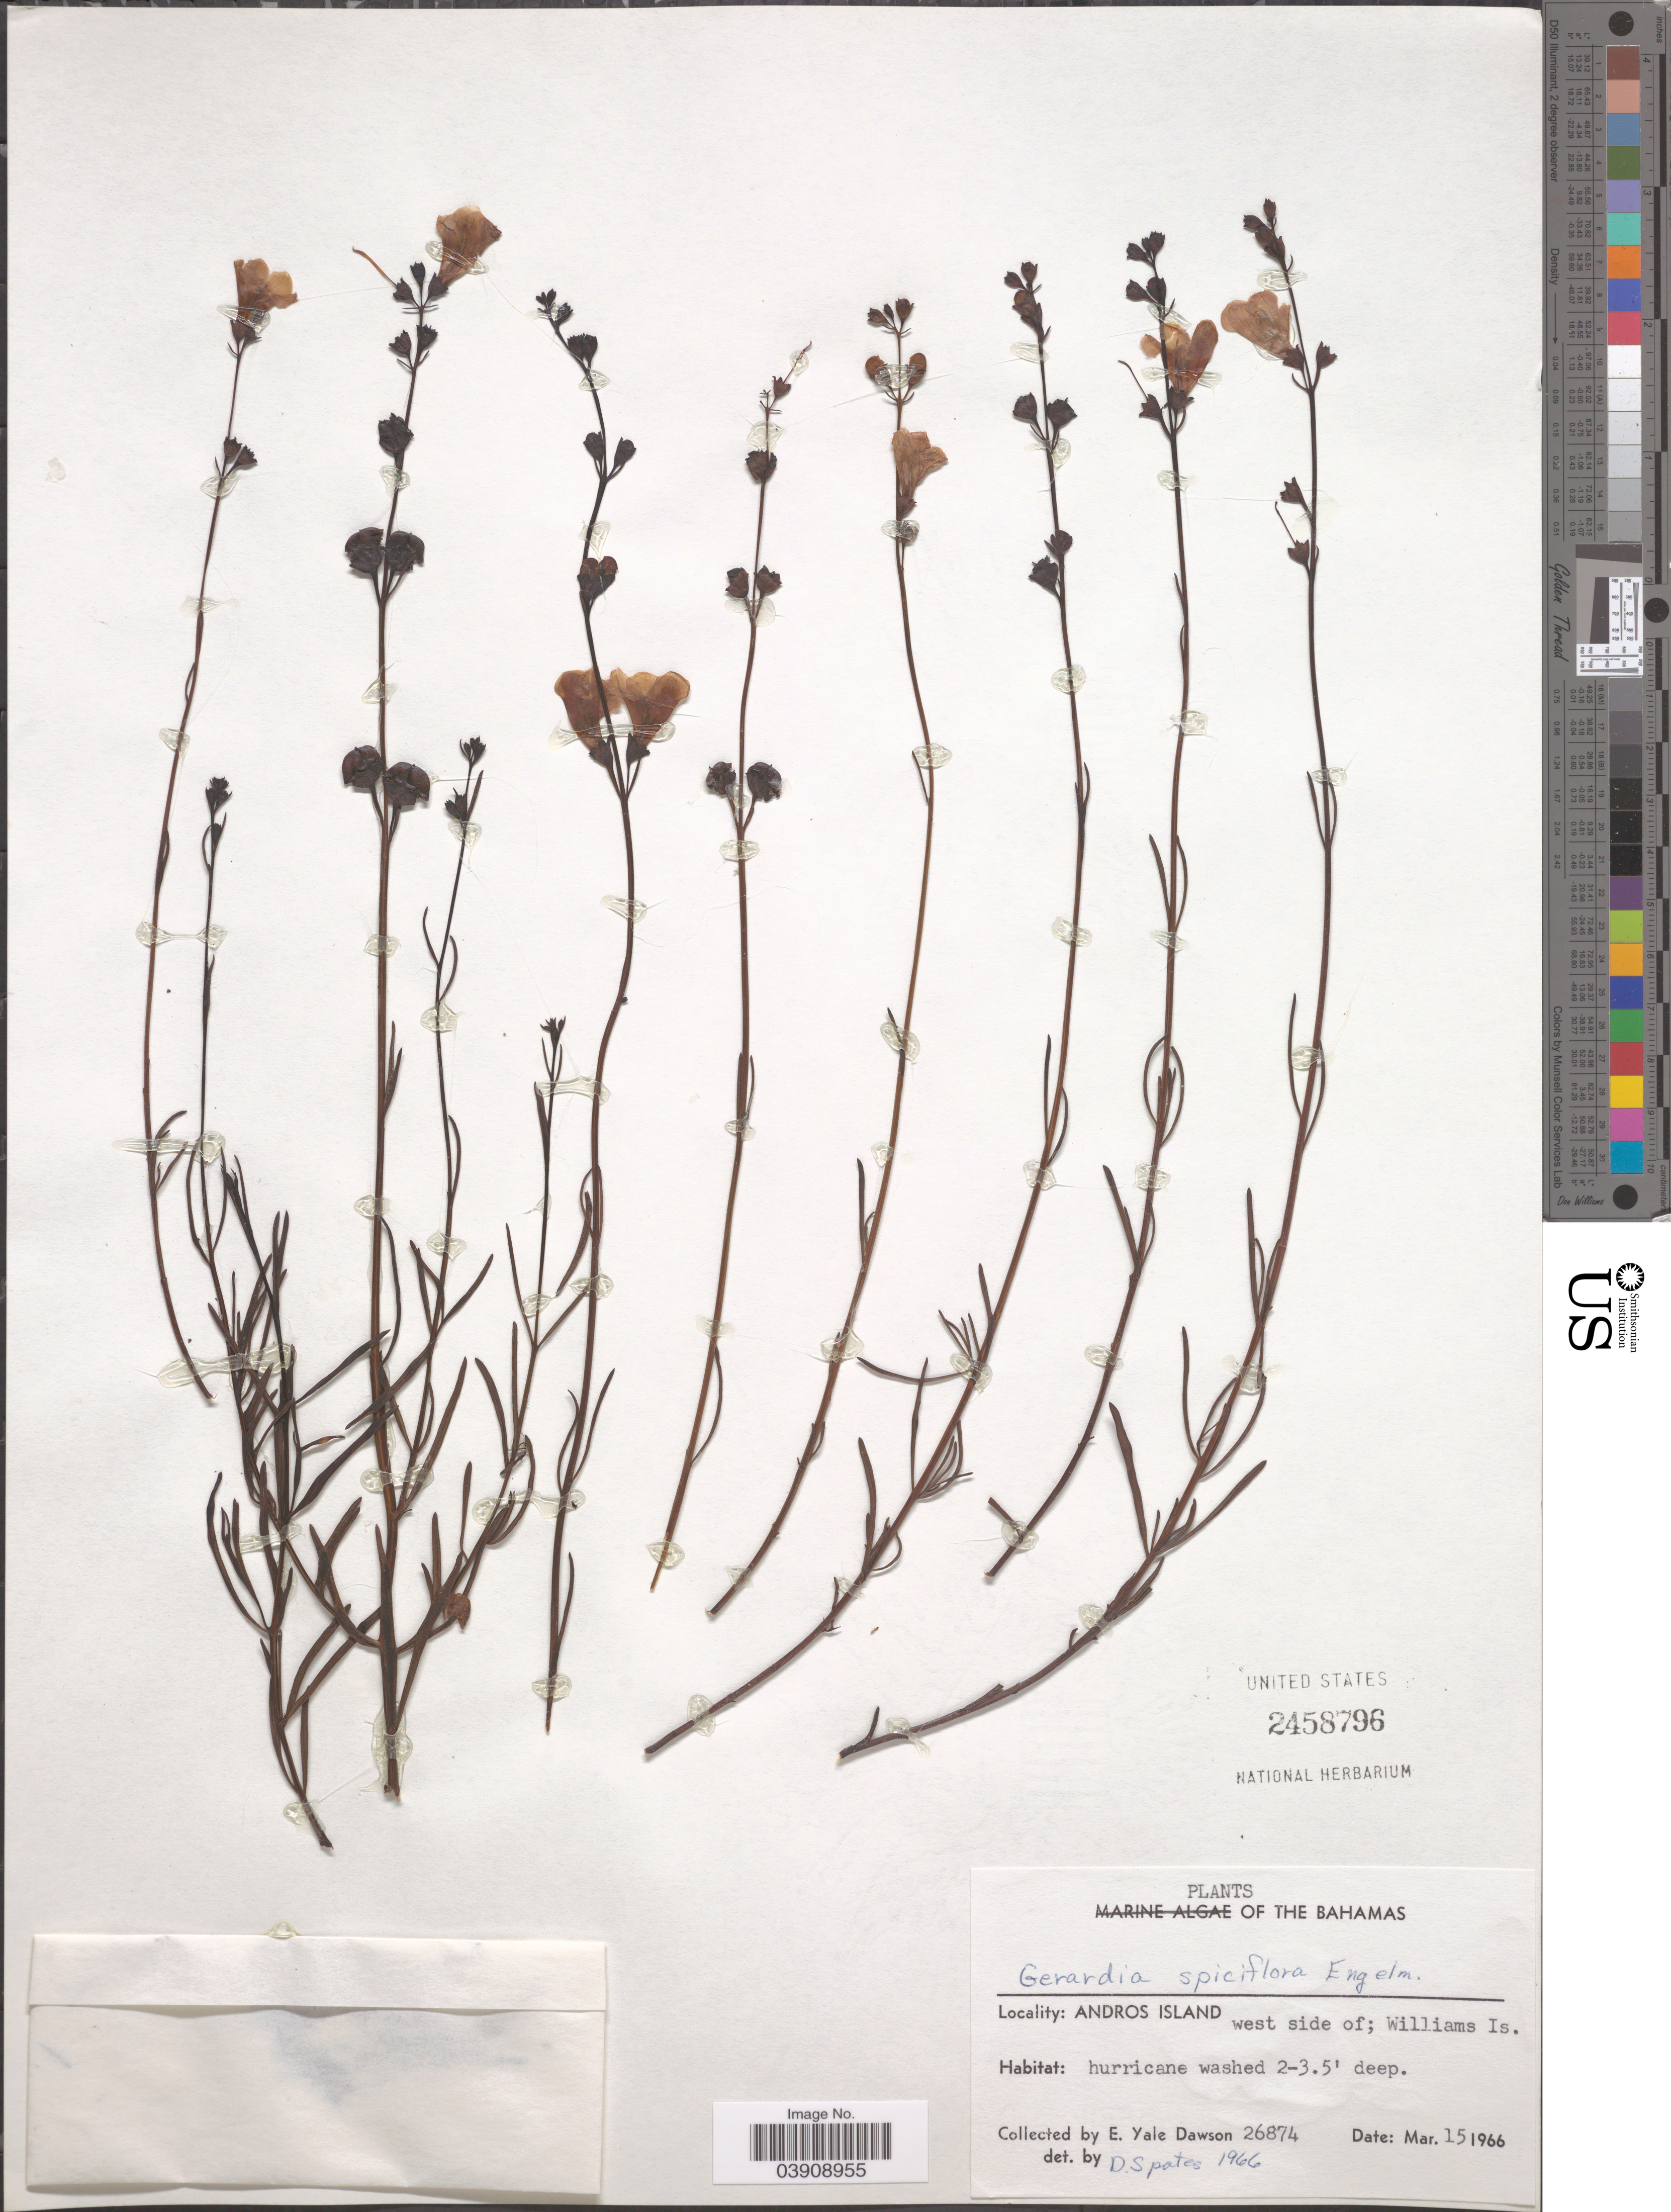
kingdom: Plantae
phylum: Tracheophyta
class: Magnoliopsida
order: Lamiales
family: Orobanchaceae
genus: Agalinis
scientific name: Agalinis spiciflora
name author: (Engelm.) Pennell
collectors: N. Yensen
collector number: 26874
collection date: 1966-03-15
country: Bahamas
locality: Andros Islands west side of; Williams Is.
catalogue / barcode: US 2458796